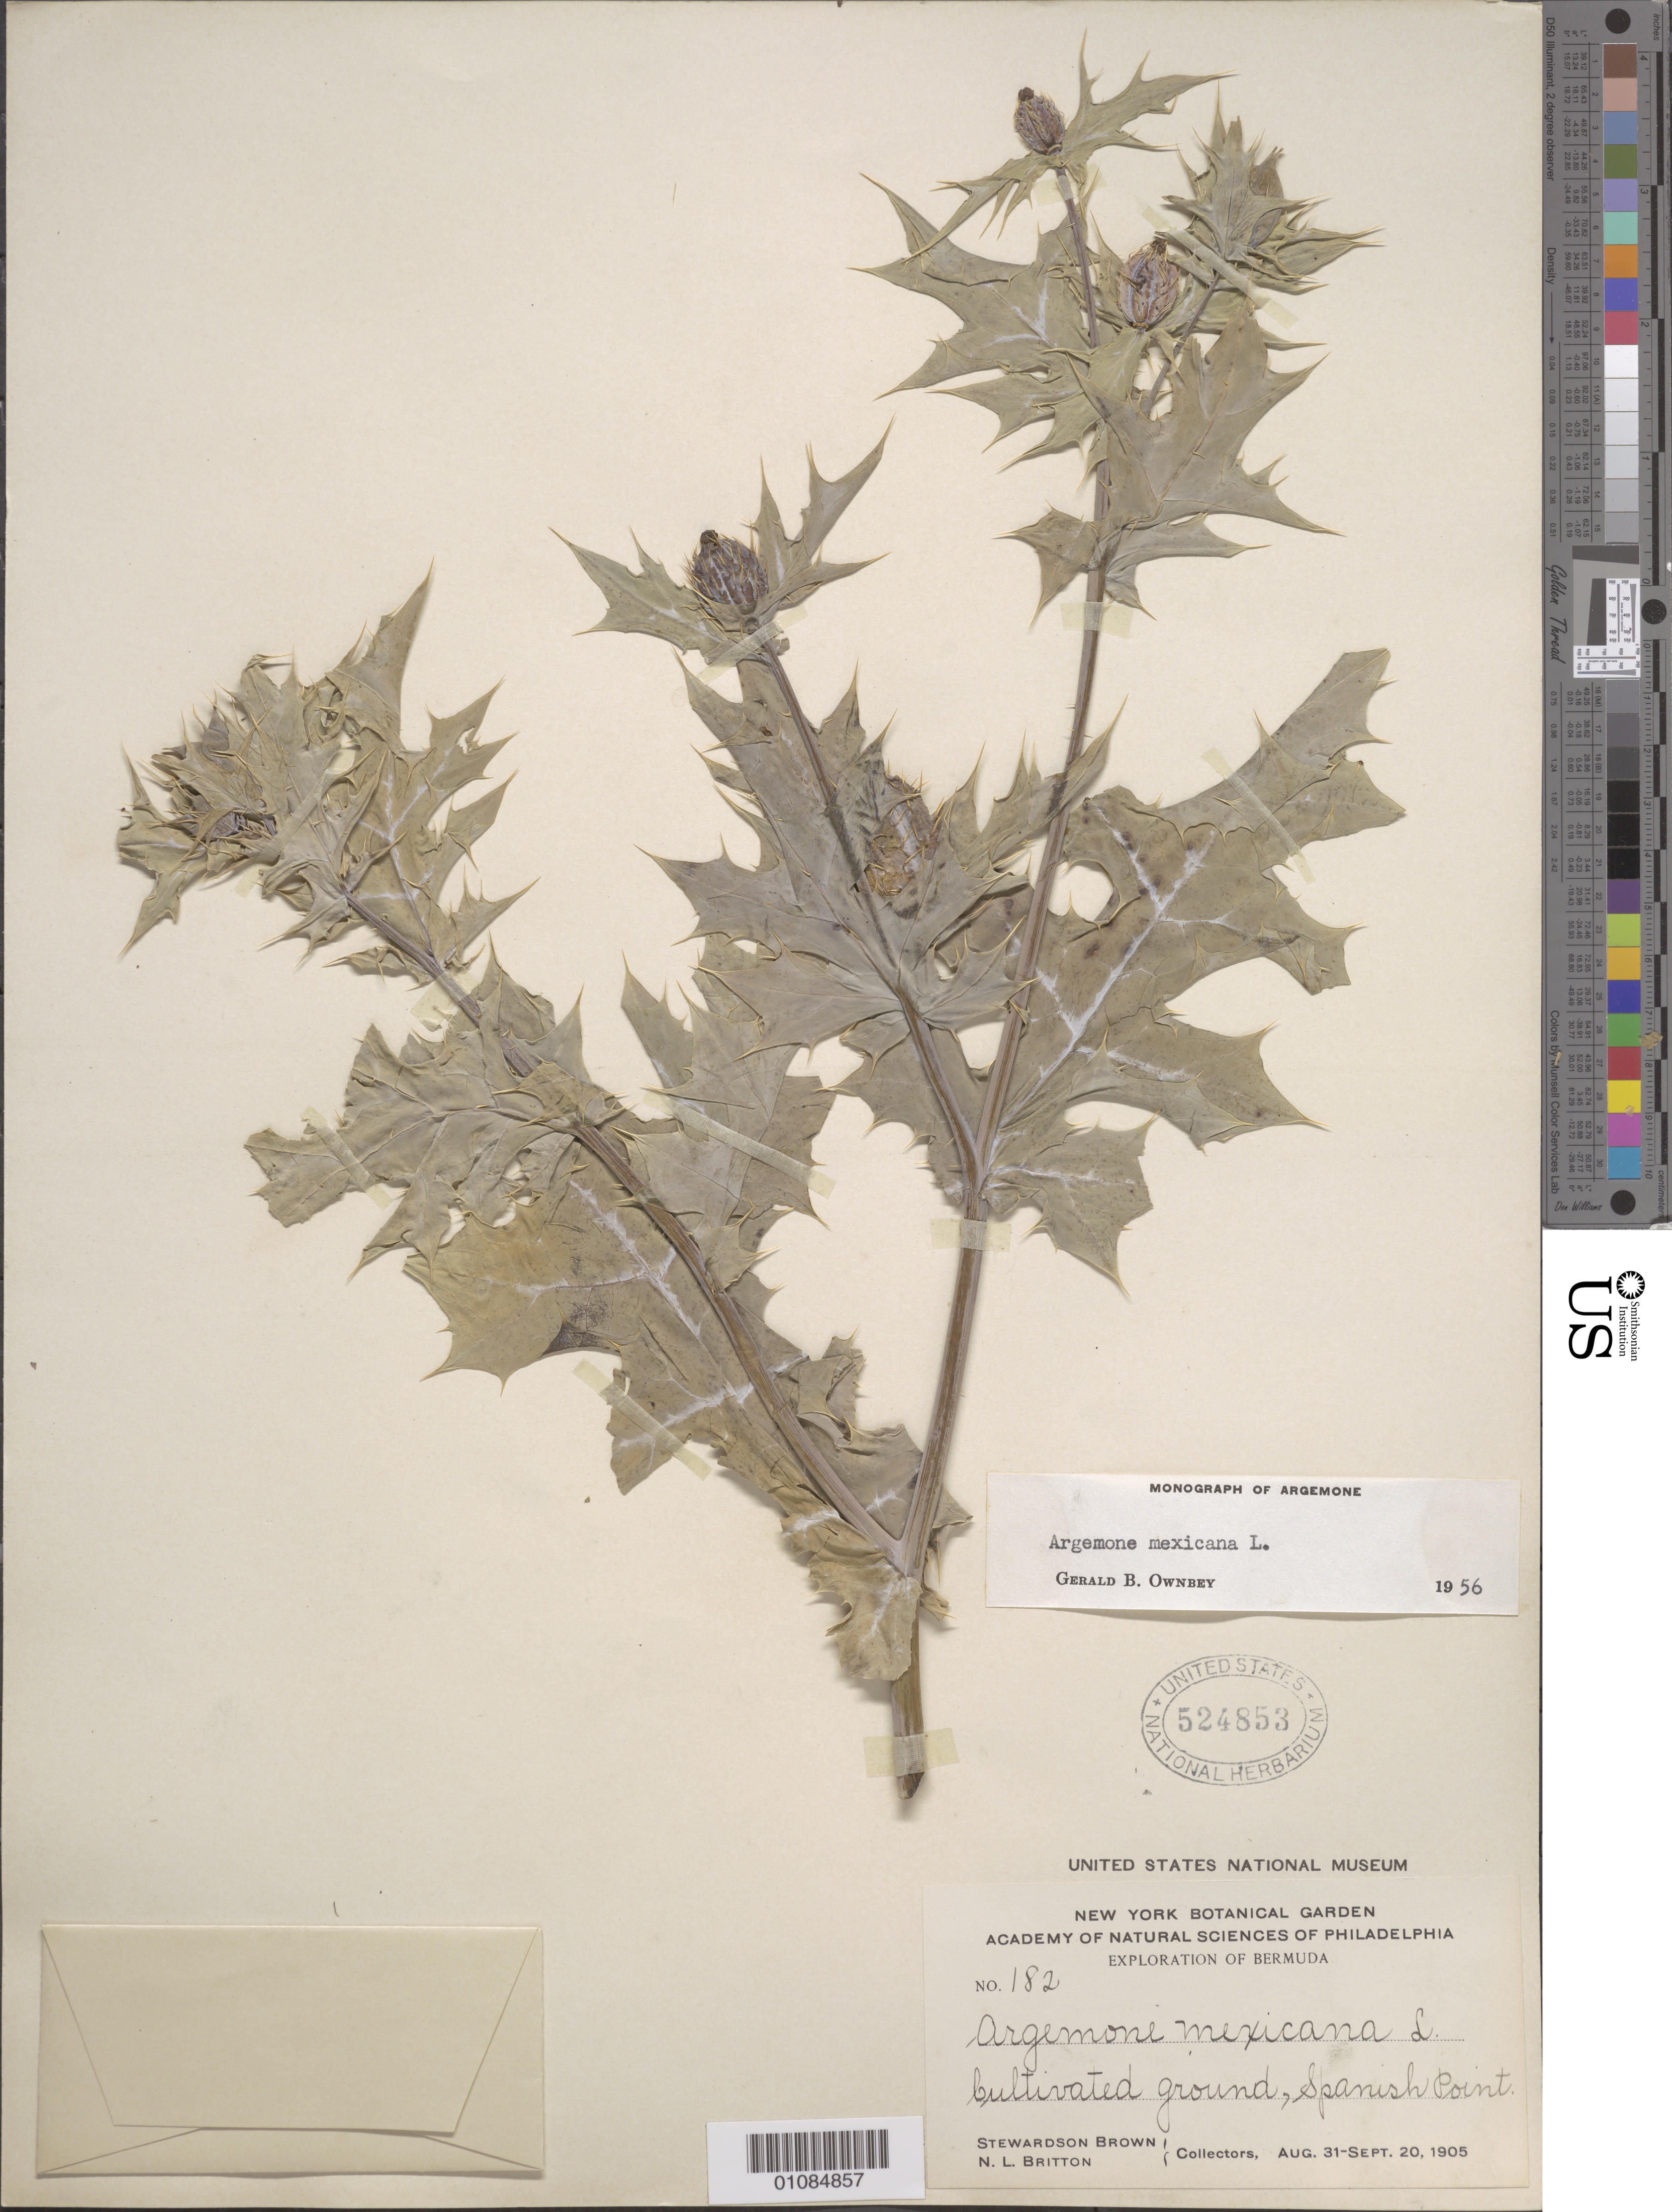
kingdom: Plantae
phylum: Tracheophyta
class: Magnoliopsida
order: Ranunculales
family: Papaveraceae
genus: Argemone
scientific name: Argemone mexicana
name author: L.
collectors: S. Brown & N. Britton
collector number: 182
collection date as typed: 31 Aug 1905 to 20 Sep 1905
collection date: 1905-08-31/1905-09-20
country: Bermuda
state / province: Hamilton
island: Bermuda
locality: Cultivated ground, Spanish Point.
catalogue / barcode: US 524853